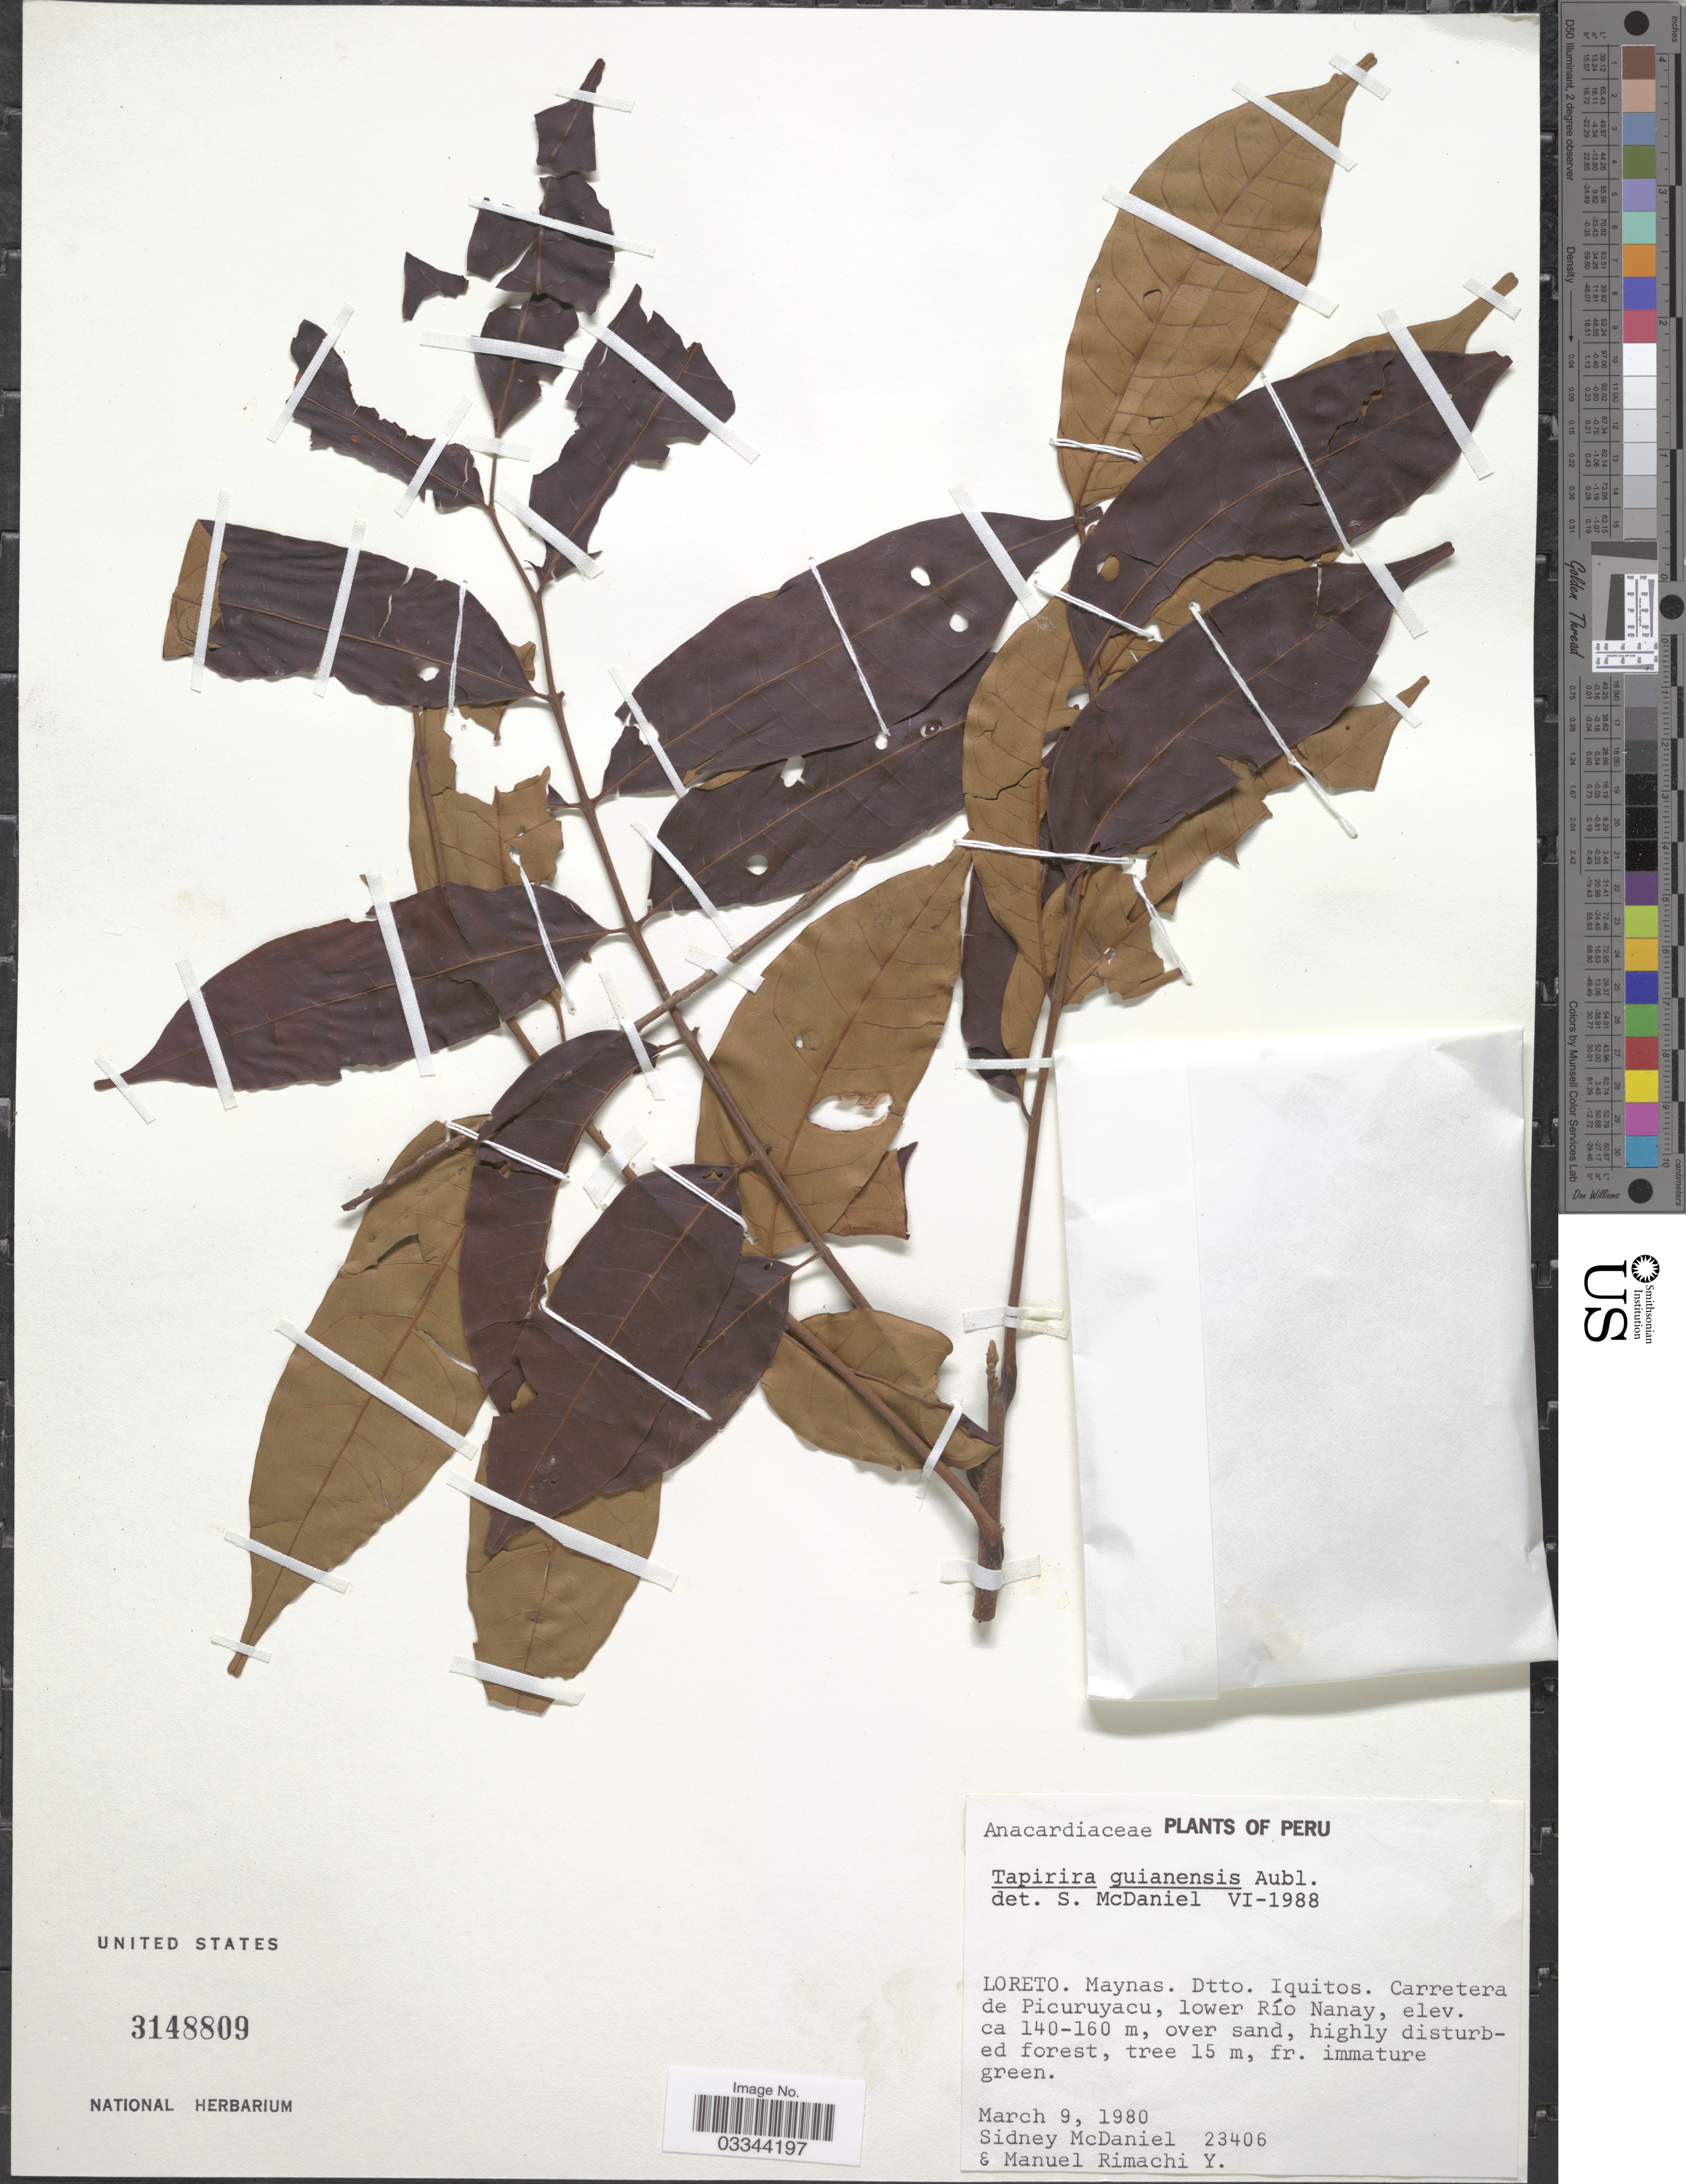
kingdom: Plantae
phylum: Tracheophyta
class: Magnoliopsida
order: Sapindales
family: Anacardiaceae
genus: Tapirira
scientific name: Tapirira obtusa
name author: (Benth.) J.D. Mitch.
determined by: Mitchell, John D.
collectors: S. McDaniel & M. Rimachi Y.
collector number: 23406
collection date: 1980-03-09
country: Peru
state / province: Loreto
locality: Maynas. Dtto. Iquitos. Carretera de Picuruyacu, lower Río Nanay.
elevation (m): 140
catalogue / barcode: US 3148809